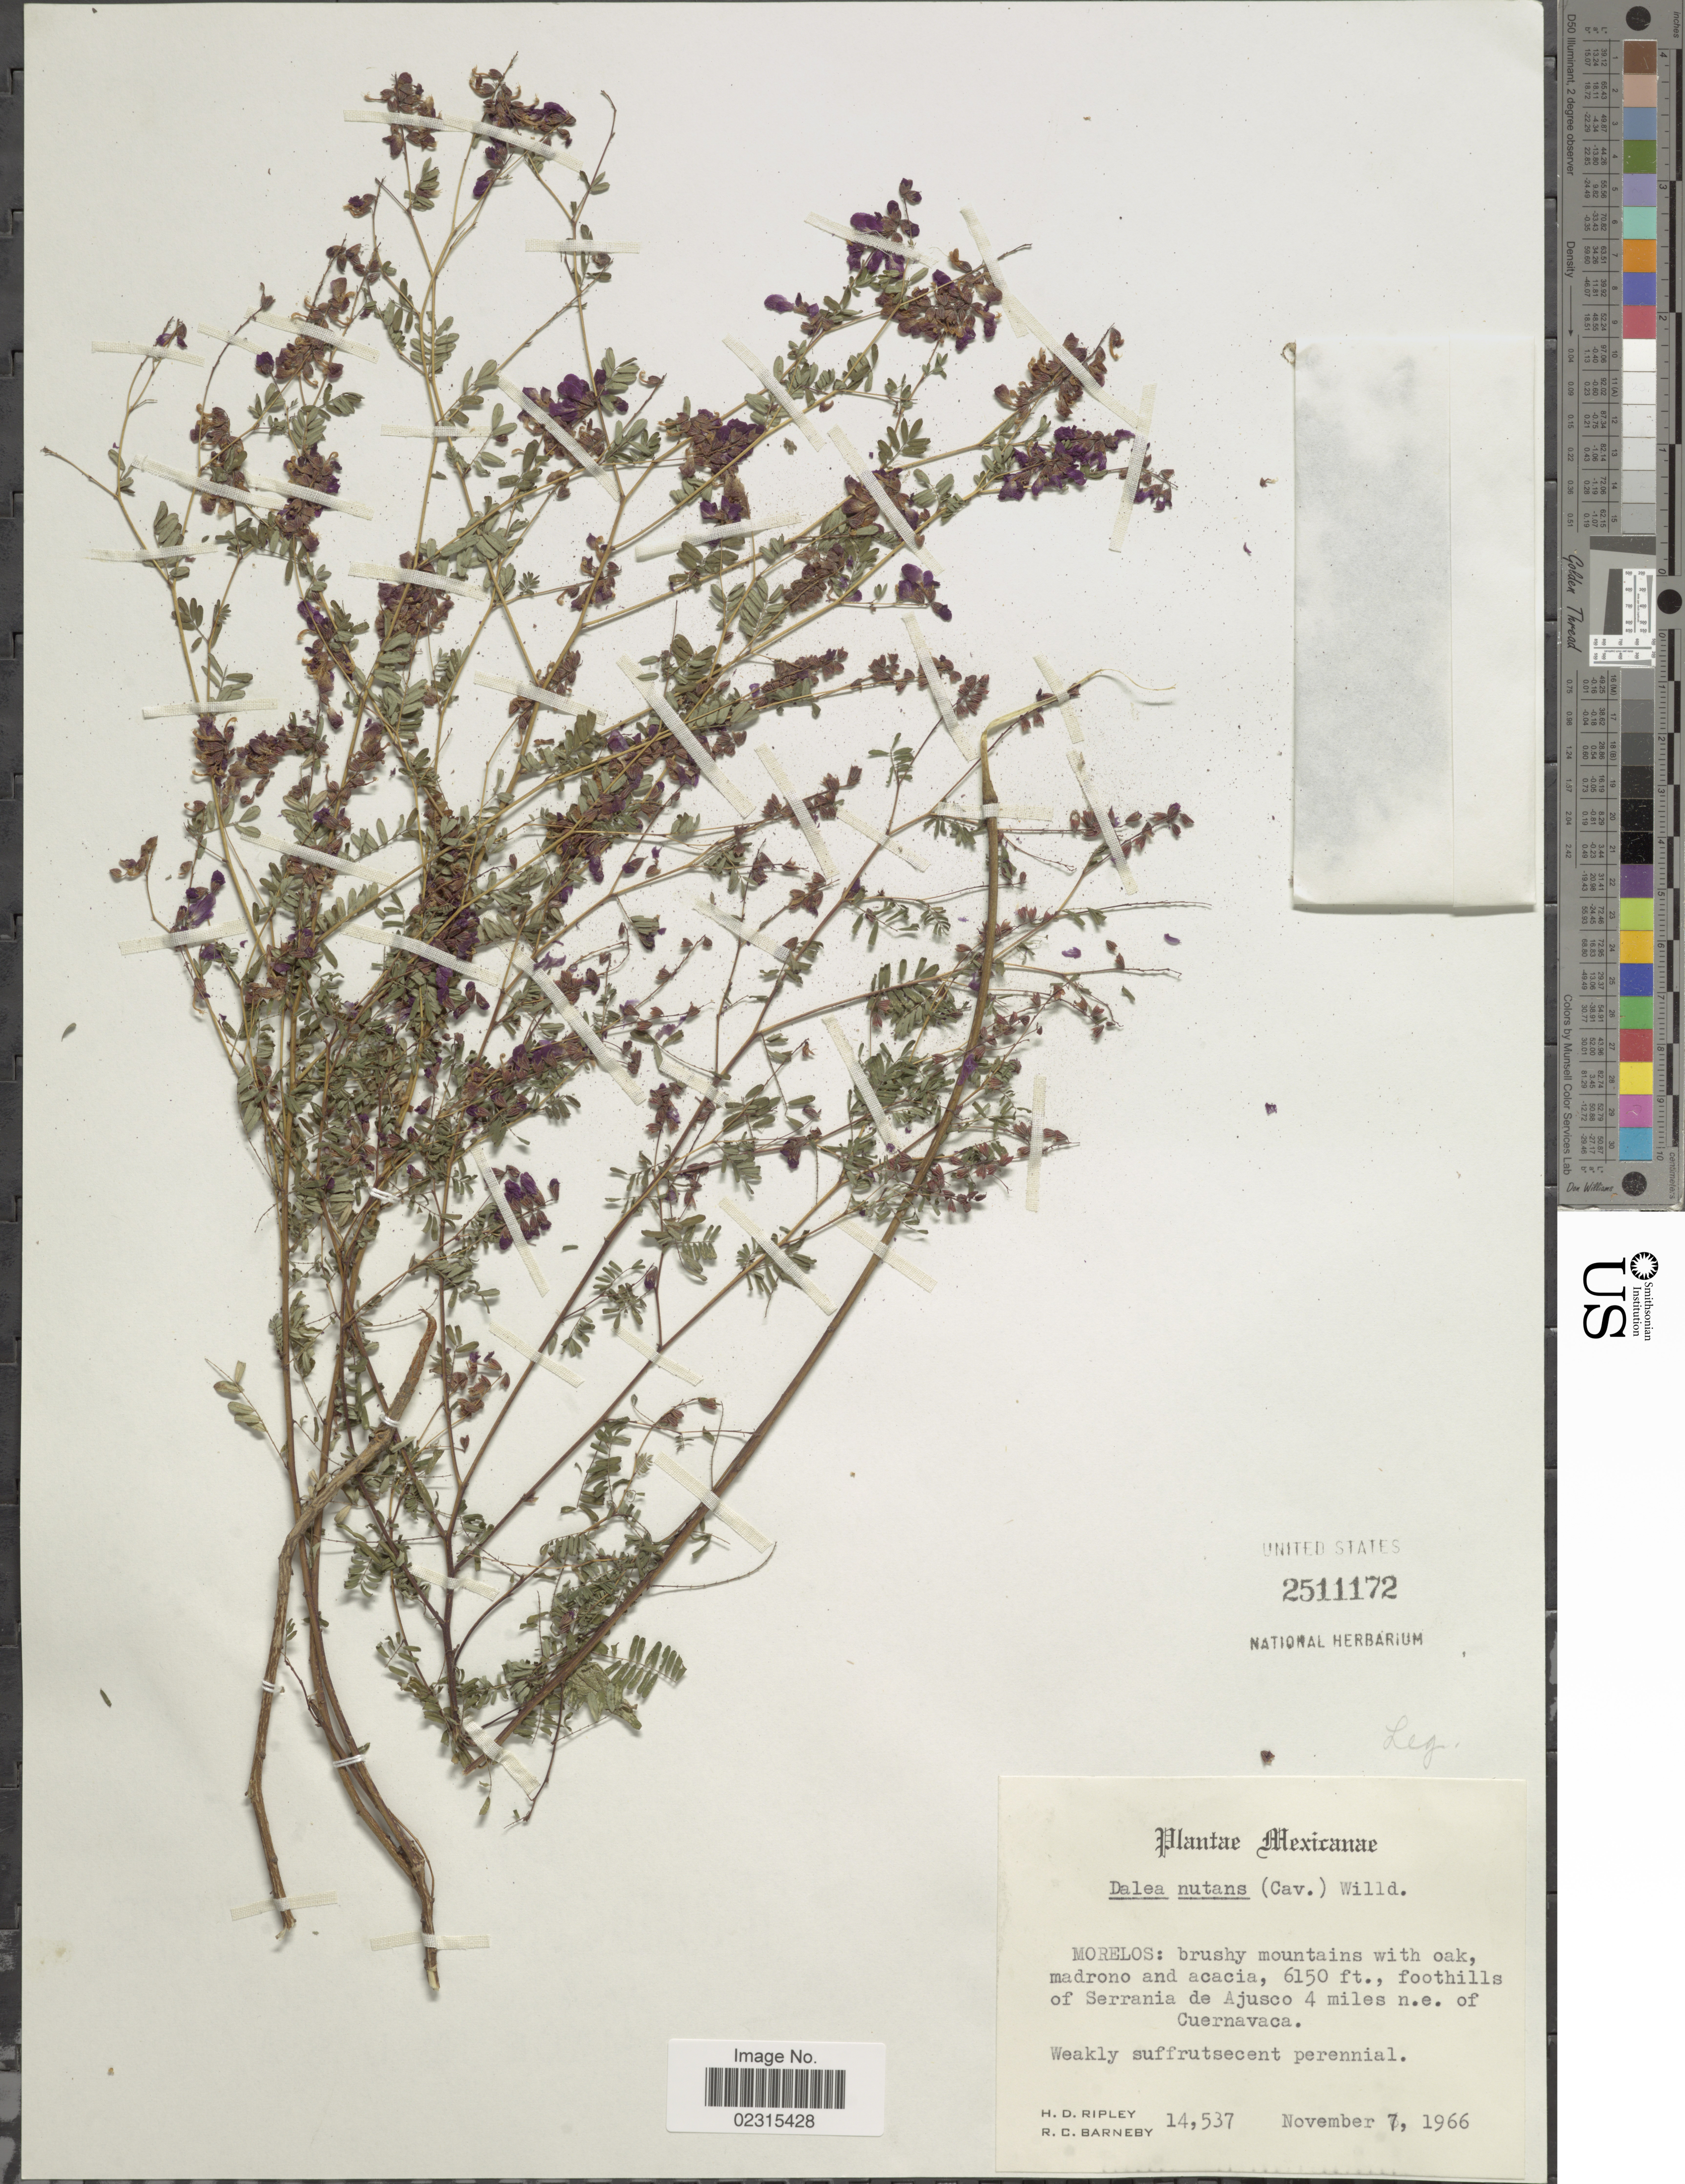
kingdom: Plantae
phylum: Tracheophyta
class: Magnoliopsida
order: Fabales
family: Fabaceae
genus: Marina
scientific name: Marina nutans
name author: (Cav.) Barneby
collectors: H. Ripley & R. C. Barneby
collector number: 14537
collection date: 1966-11-07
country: Mexico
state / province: Morelos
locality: Foothills of Serrandia de Ajusco 4 miles n.e. of Cuernavaca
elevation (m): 1875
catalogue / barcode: US 2511172